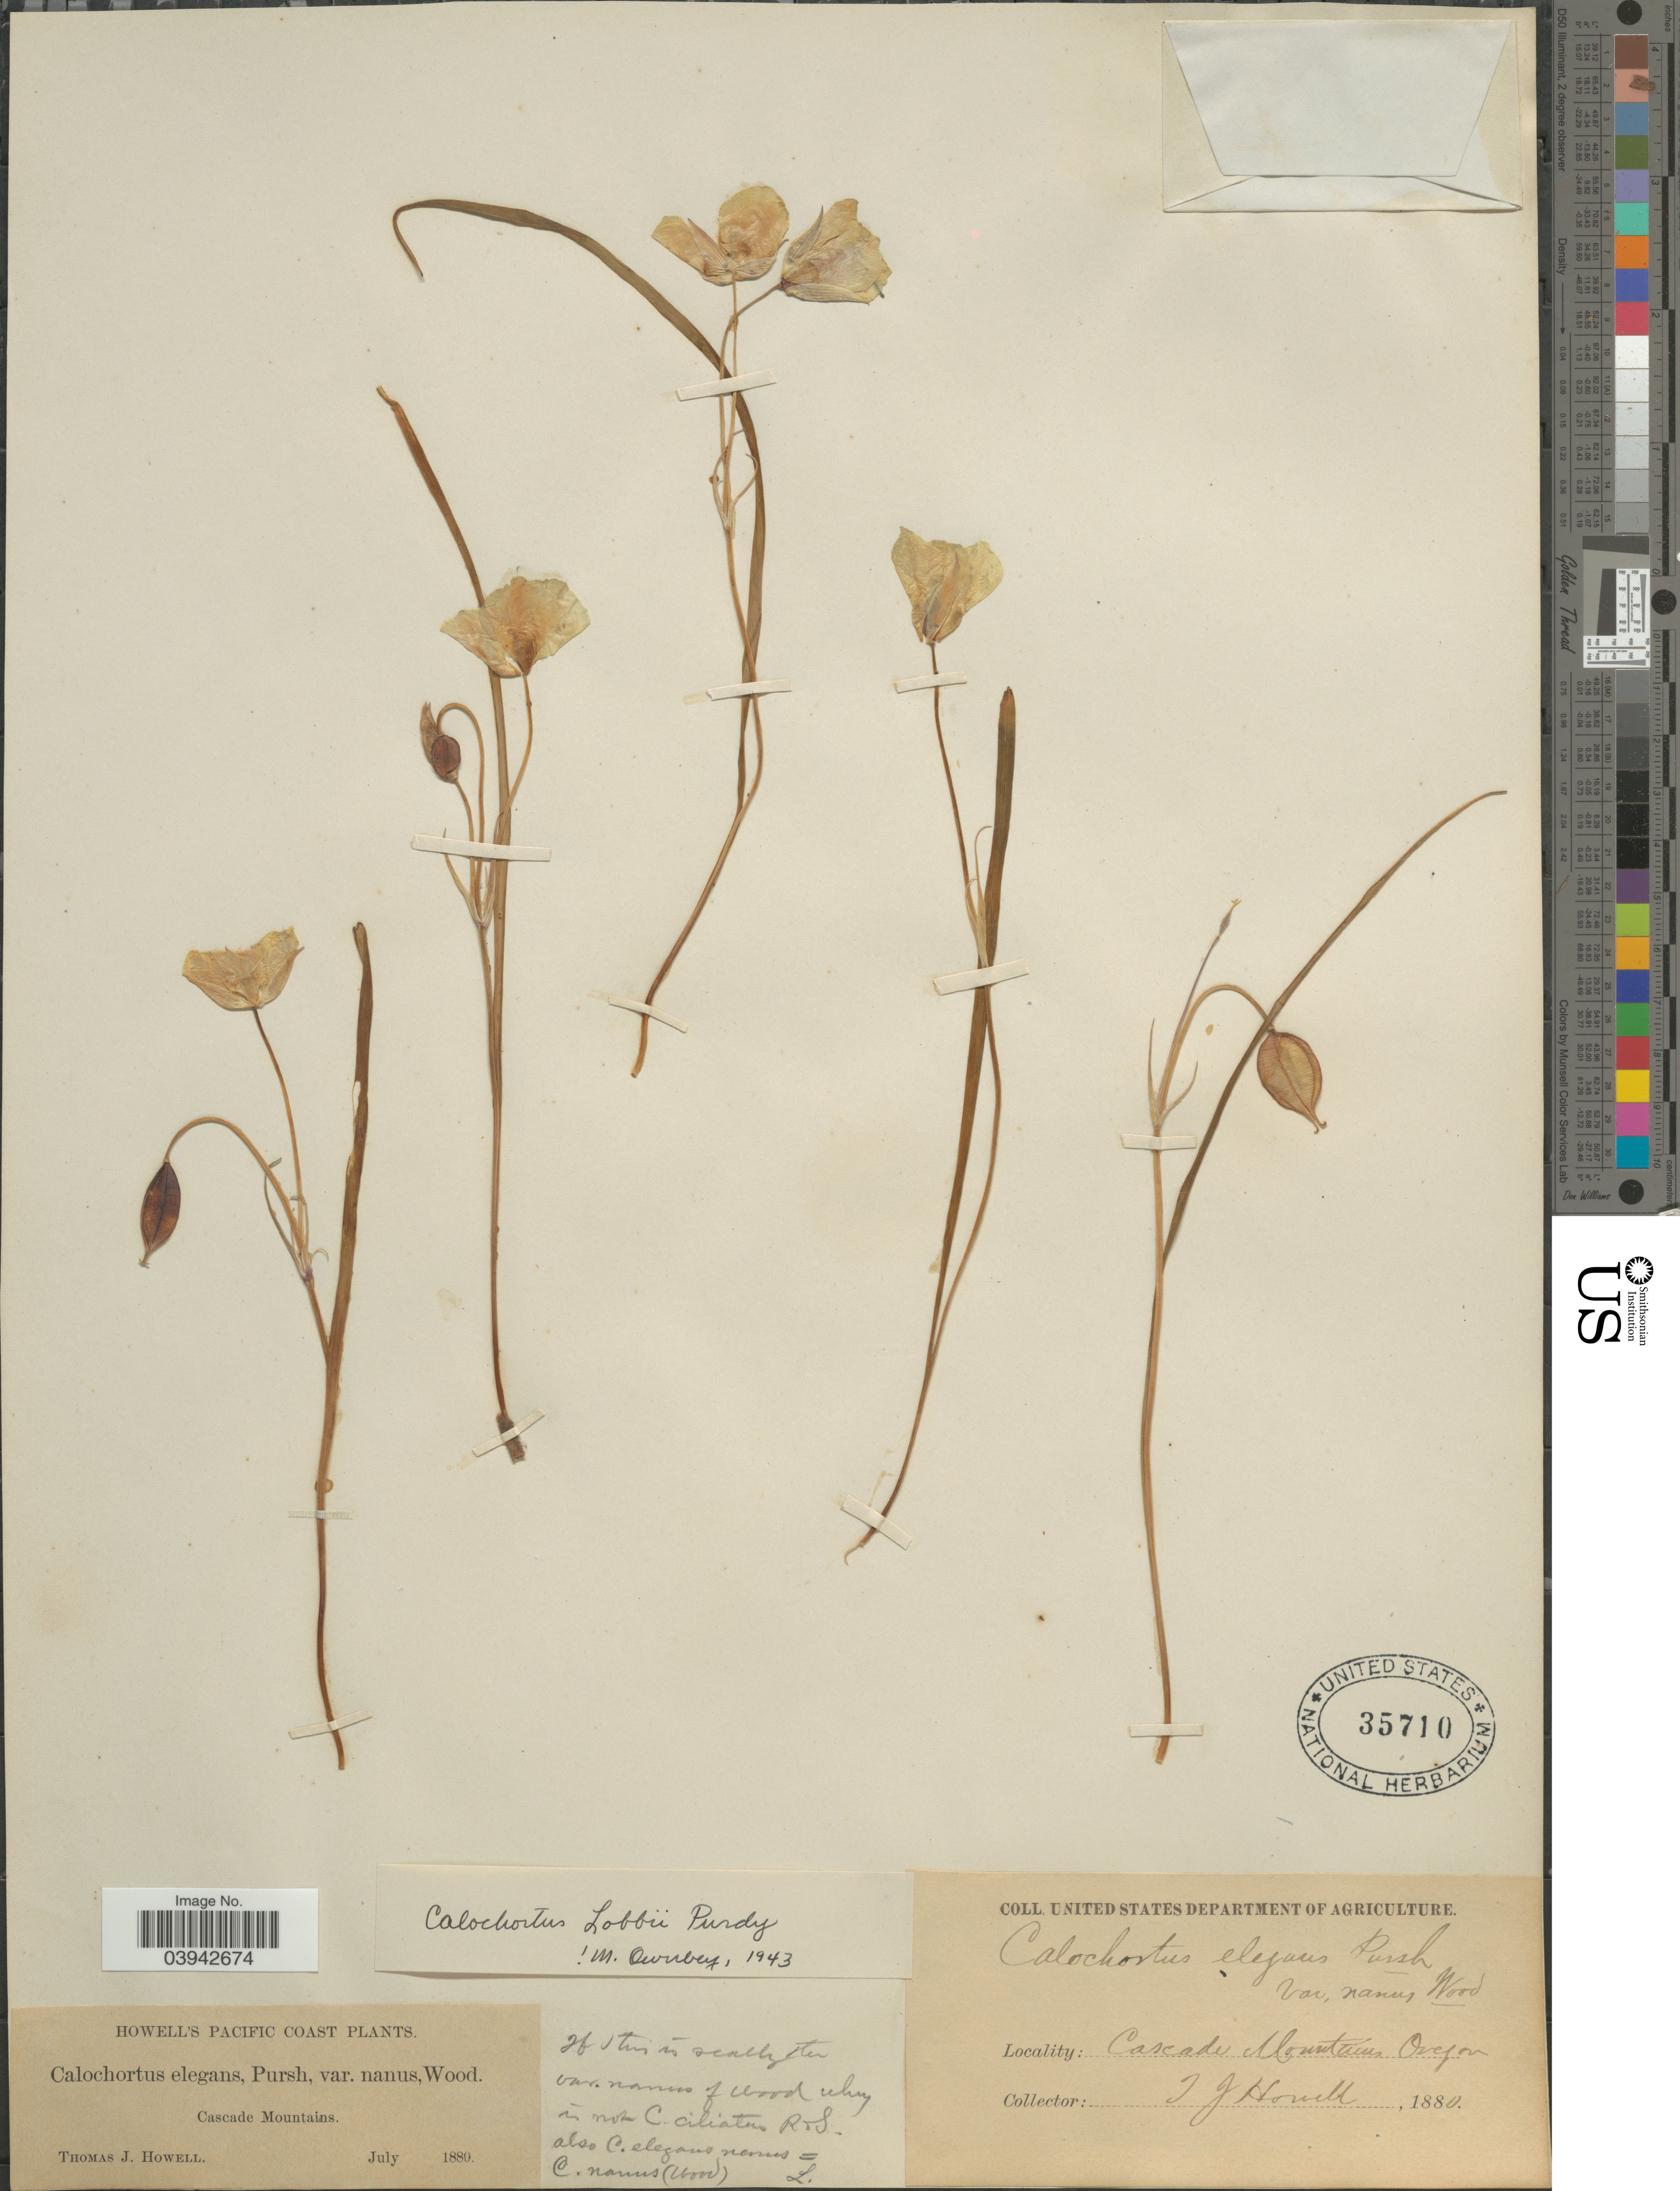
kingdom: Plantae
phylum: Tracheophyta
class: Liliopsida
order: Liliales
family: Liliaceae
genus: Calochortus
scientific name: Calochortus lobbii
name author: Purdy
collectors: T. J. Howell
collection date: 1880-07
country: United States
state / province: Oregon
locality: Pacific Coast. Cascade Mountains.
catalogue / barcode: US 35710